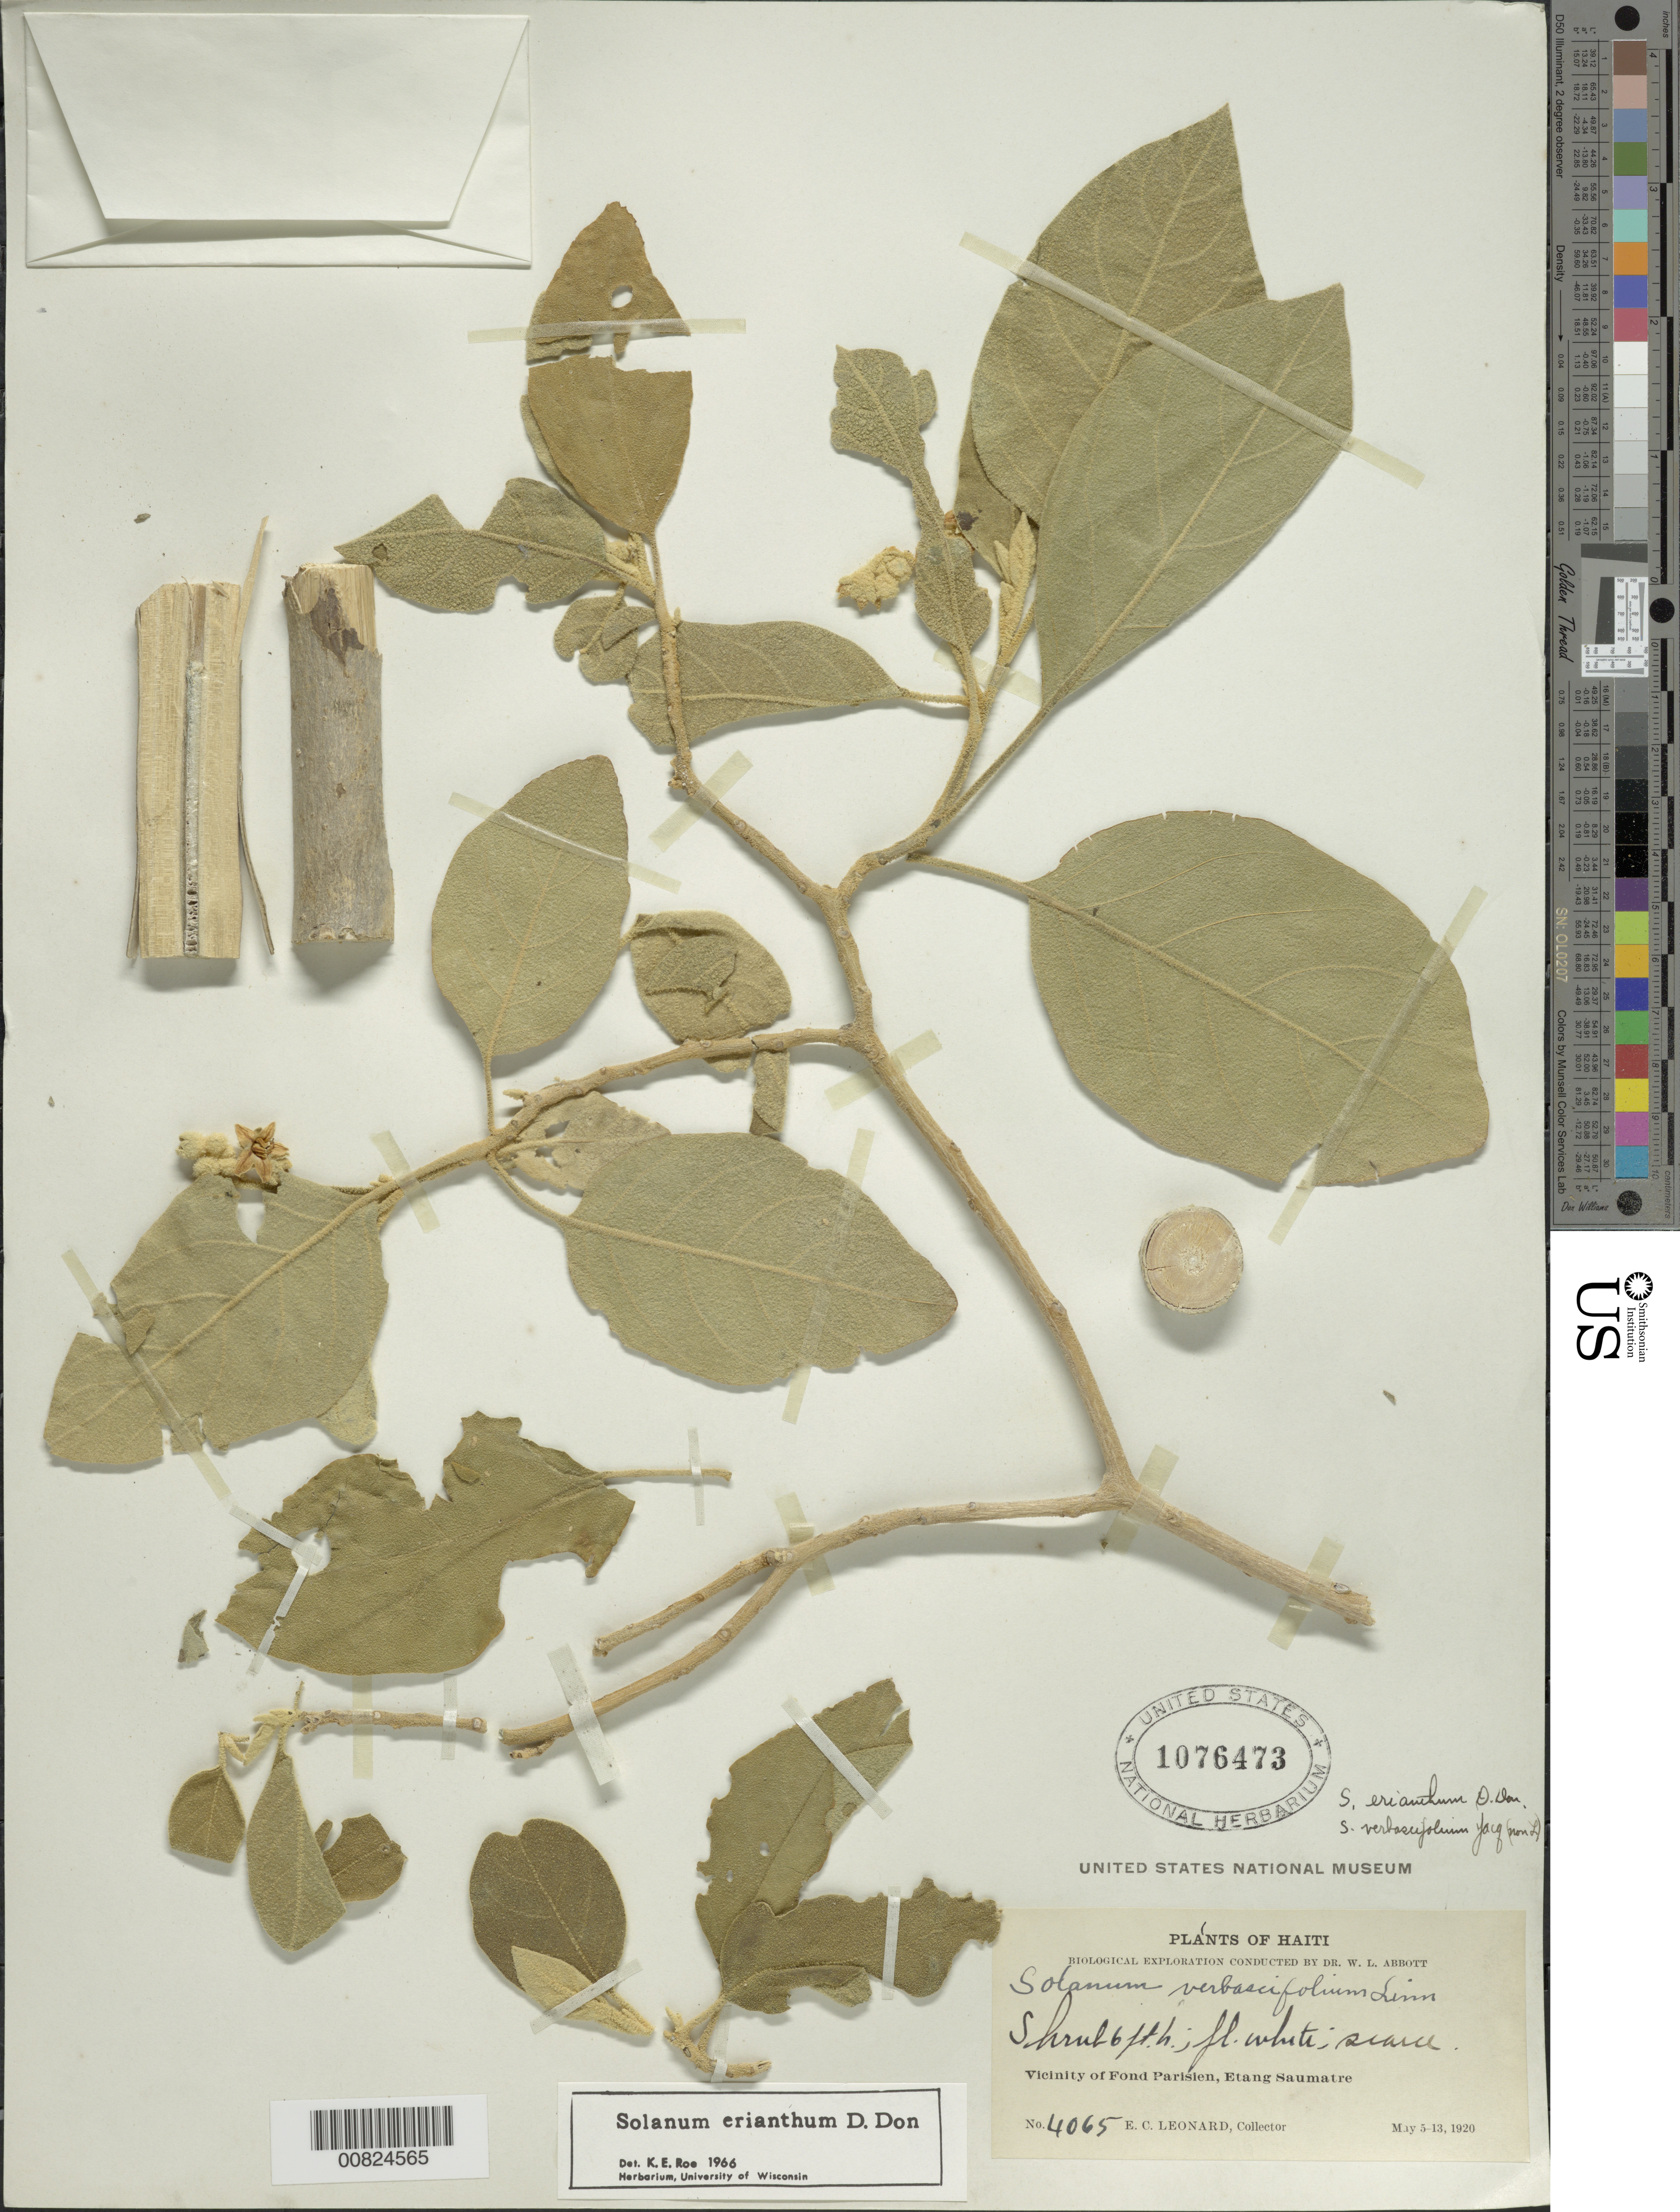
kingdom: Plantae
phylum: Tracheophyta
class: Magnoliopsida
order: Solanales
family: Solanaceae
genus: Solanum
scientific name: Solanum erianthum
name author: D. Don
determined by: Roe, K. E.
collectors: E. C. Leonard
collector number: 4065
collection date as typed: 05 May 1920 to 13 May 1920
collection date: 1920-05-05/1920-05-13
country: Haiti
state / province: Ouest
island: Hispaniola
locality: Vicinity of Fond Parisien, Etang Saumatre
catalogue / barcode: US 1076473